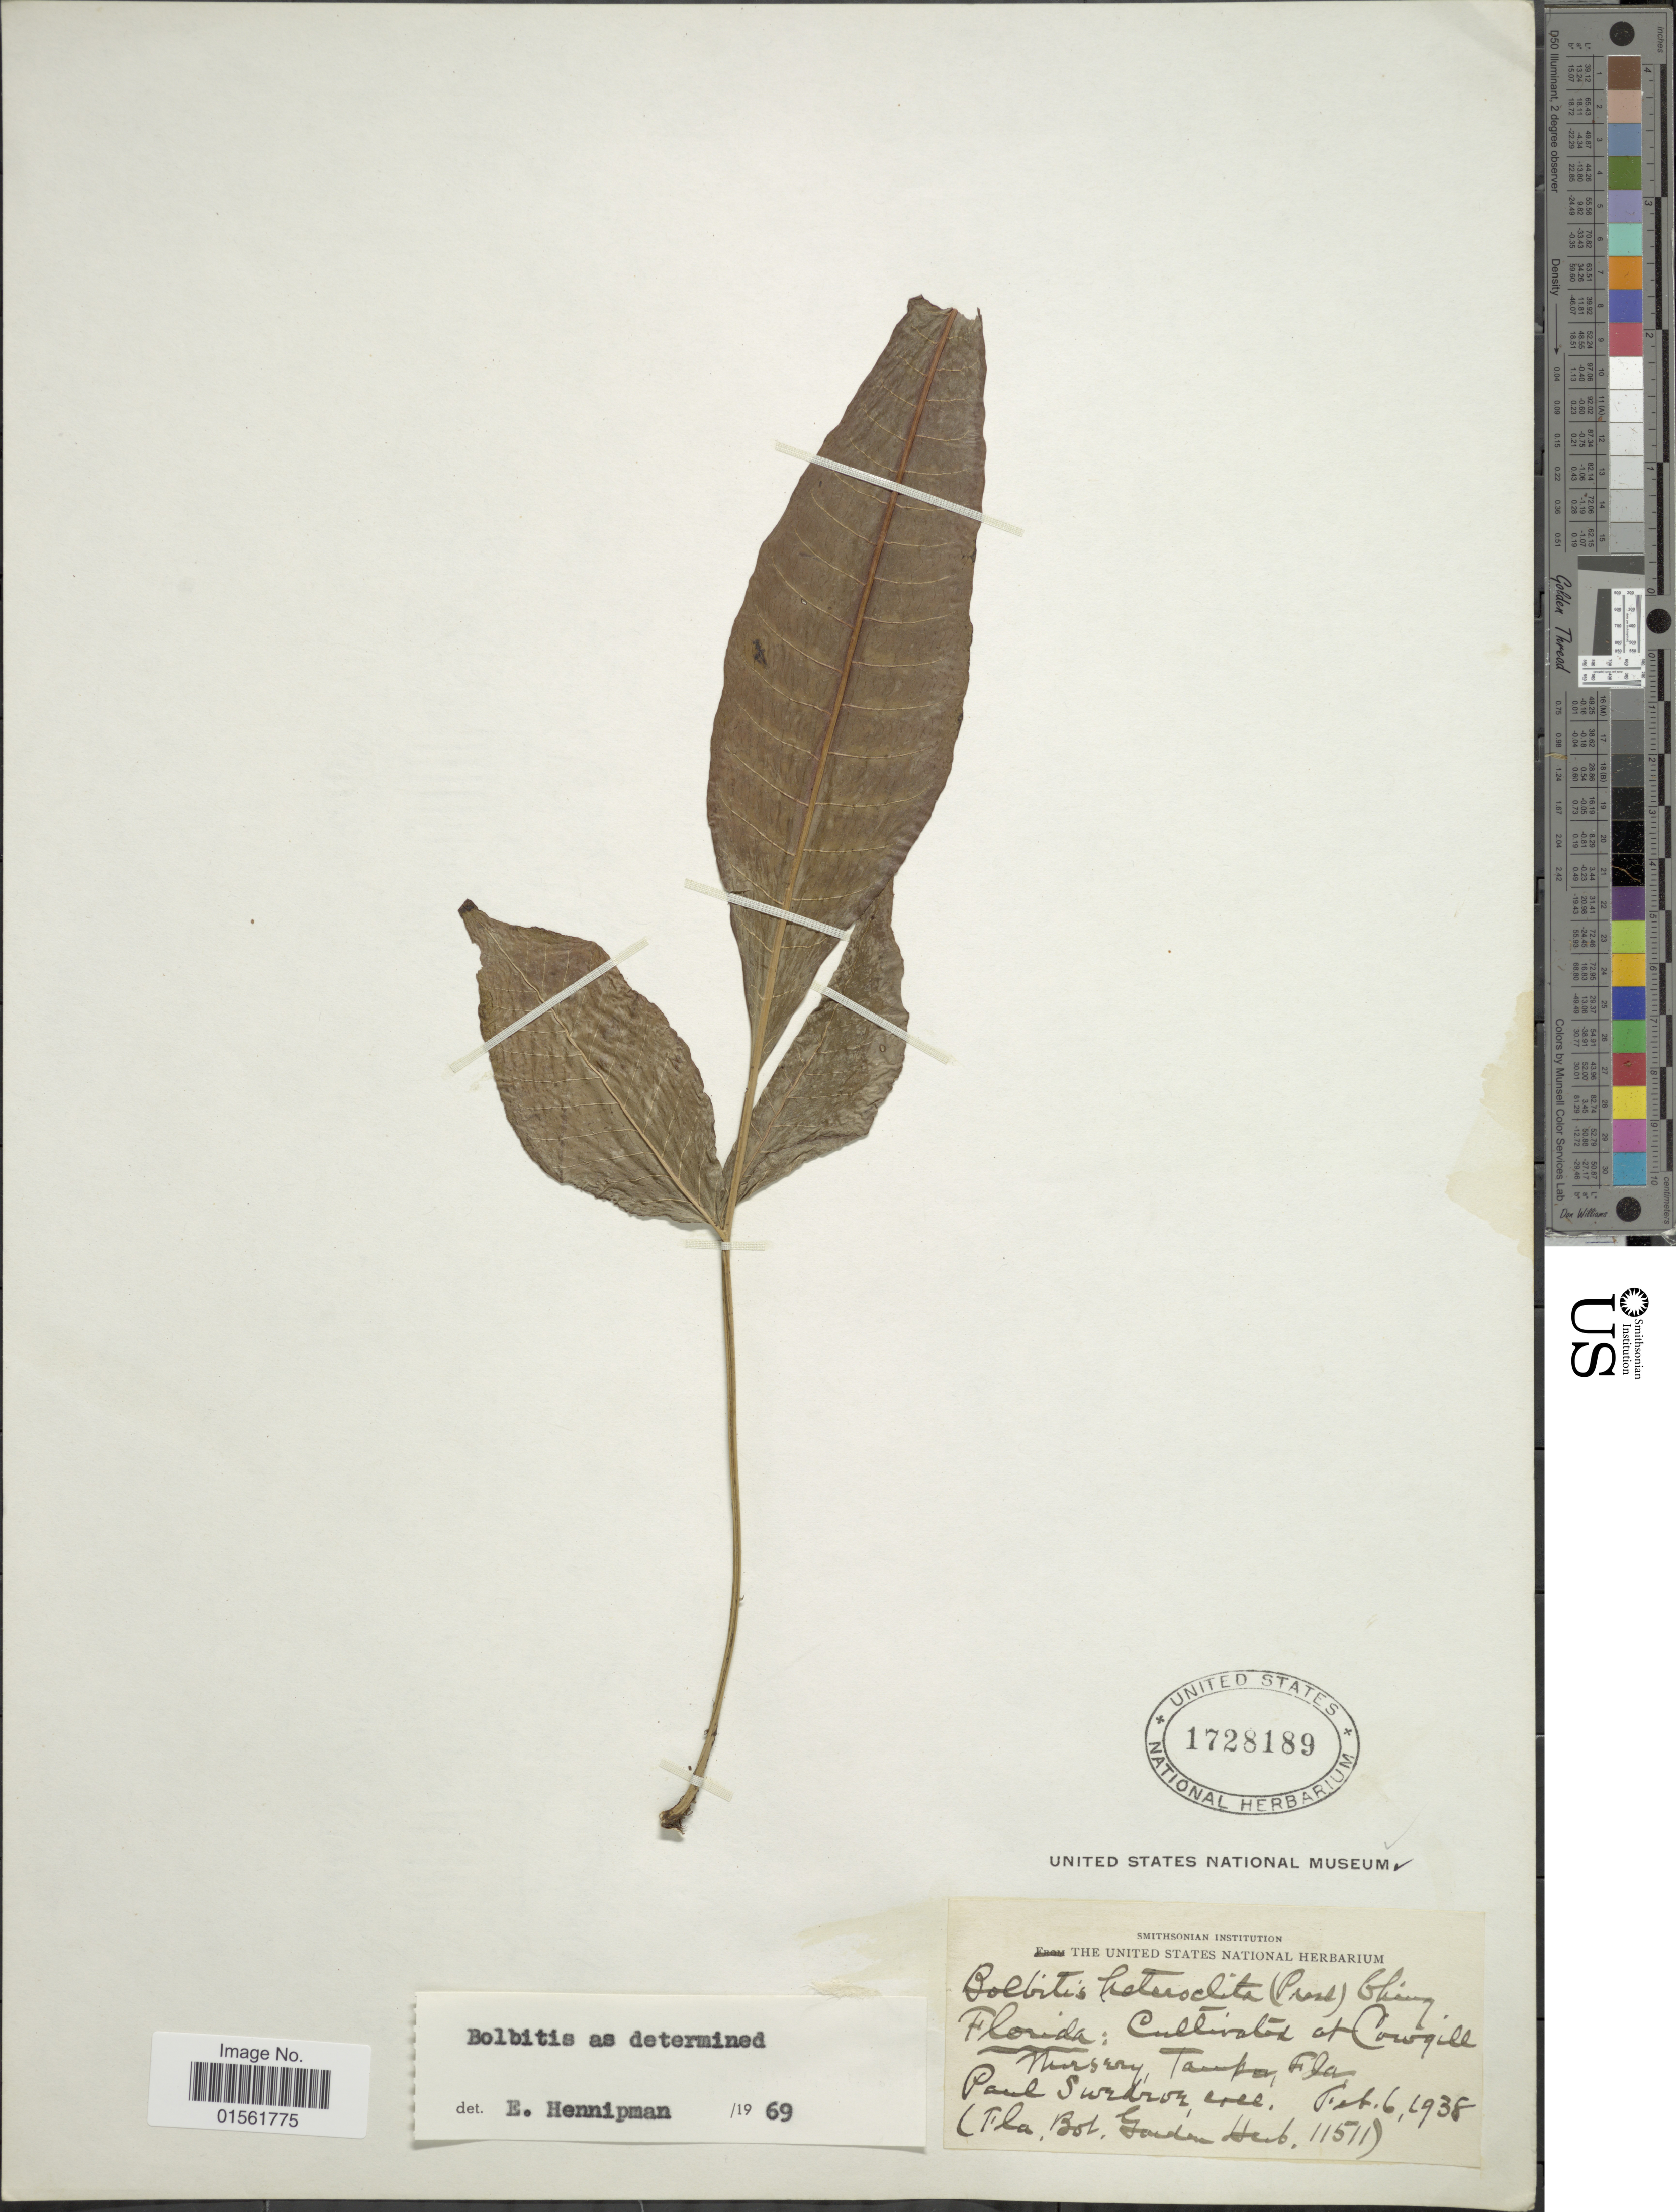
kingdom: Plantae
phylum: Tracheophyta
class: Polypodiopsida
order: Polypodiales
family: Dryopteridaceae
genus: Bolbitis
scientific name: Bolbitis heteroclita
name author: (C. Presl) Ching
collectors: P. Swedroe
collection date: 1938-02-06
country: United States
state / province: Florida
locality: Cowgill Nursery, Tampa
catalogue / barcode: US 1728189